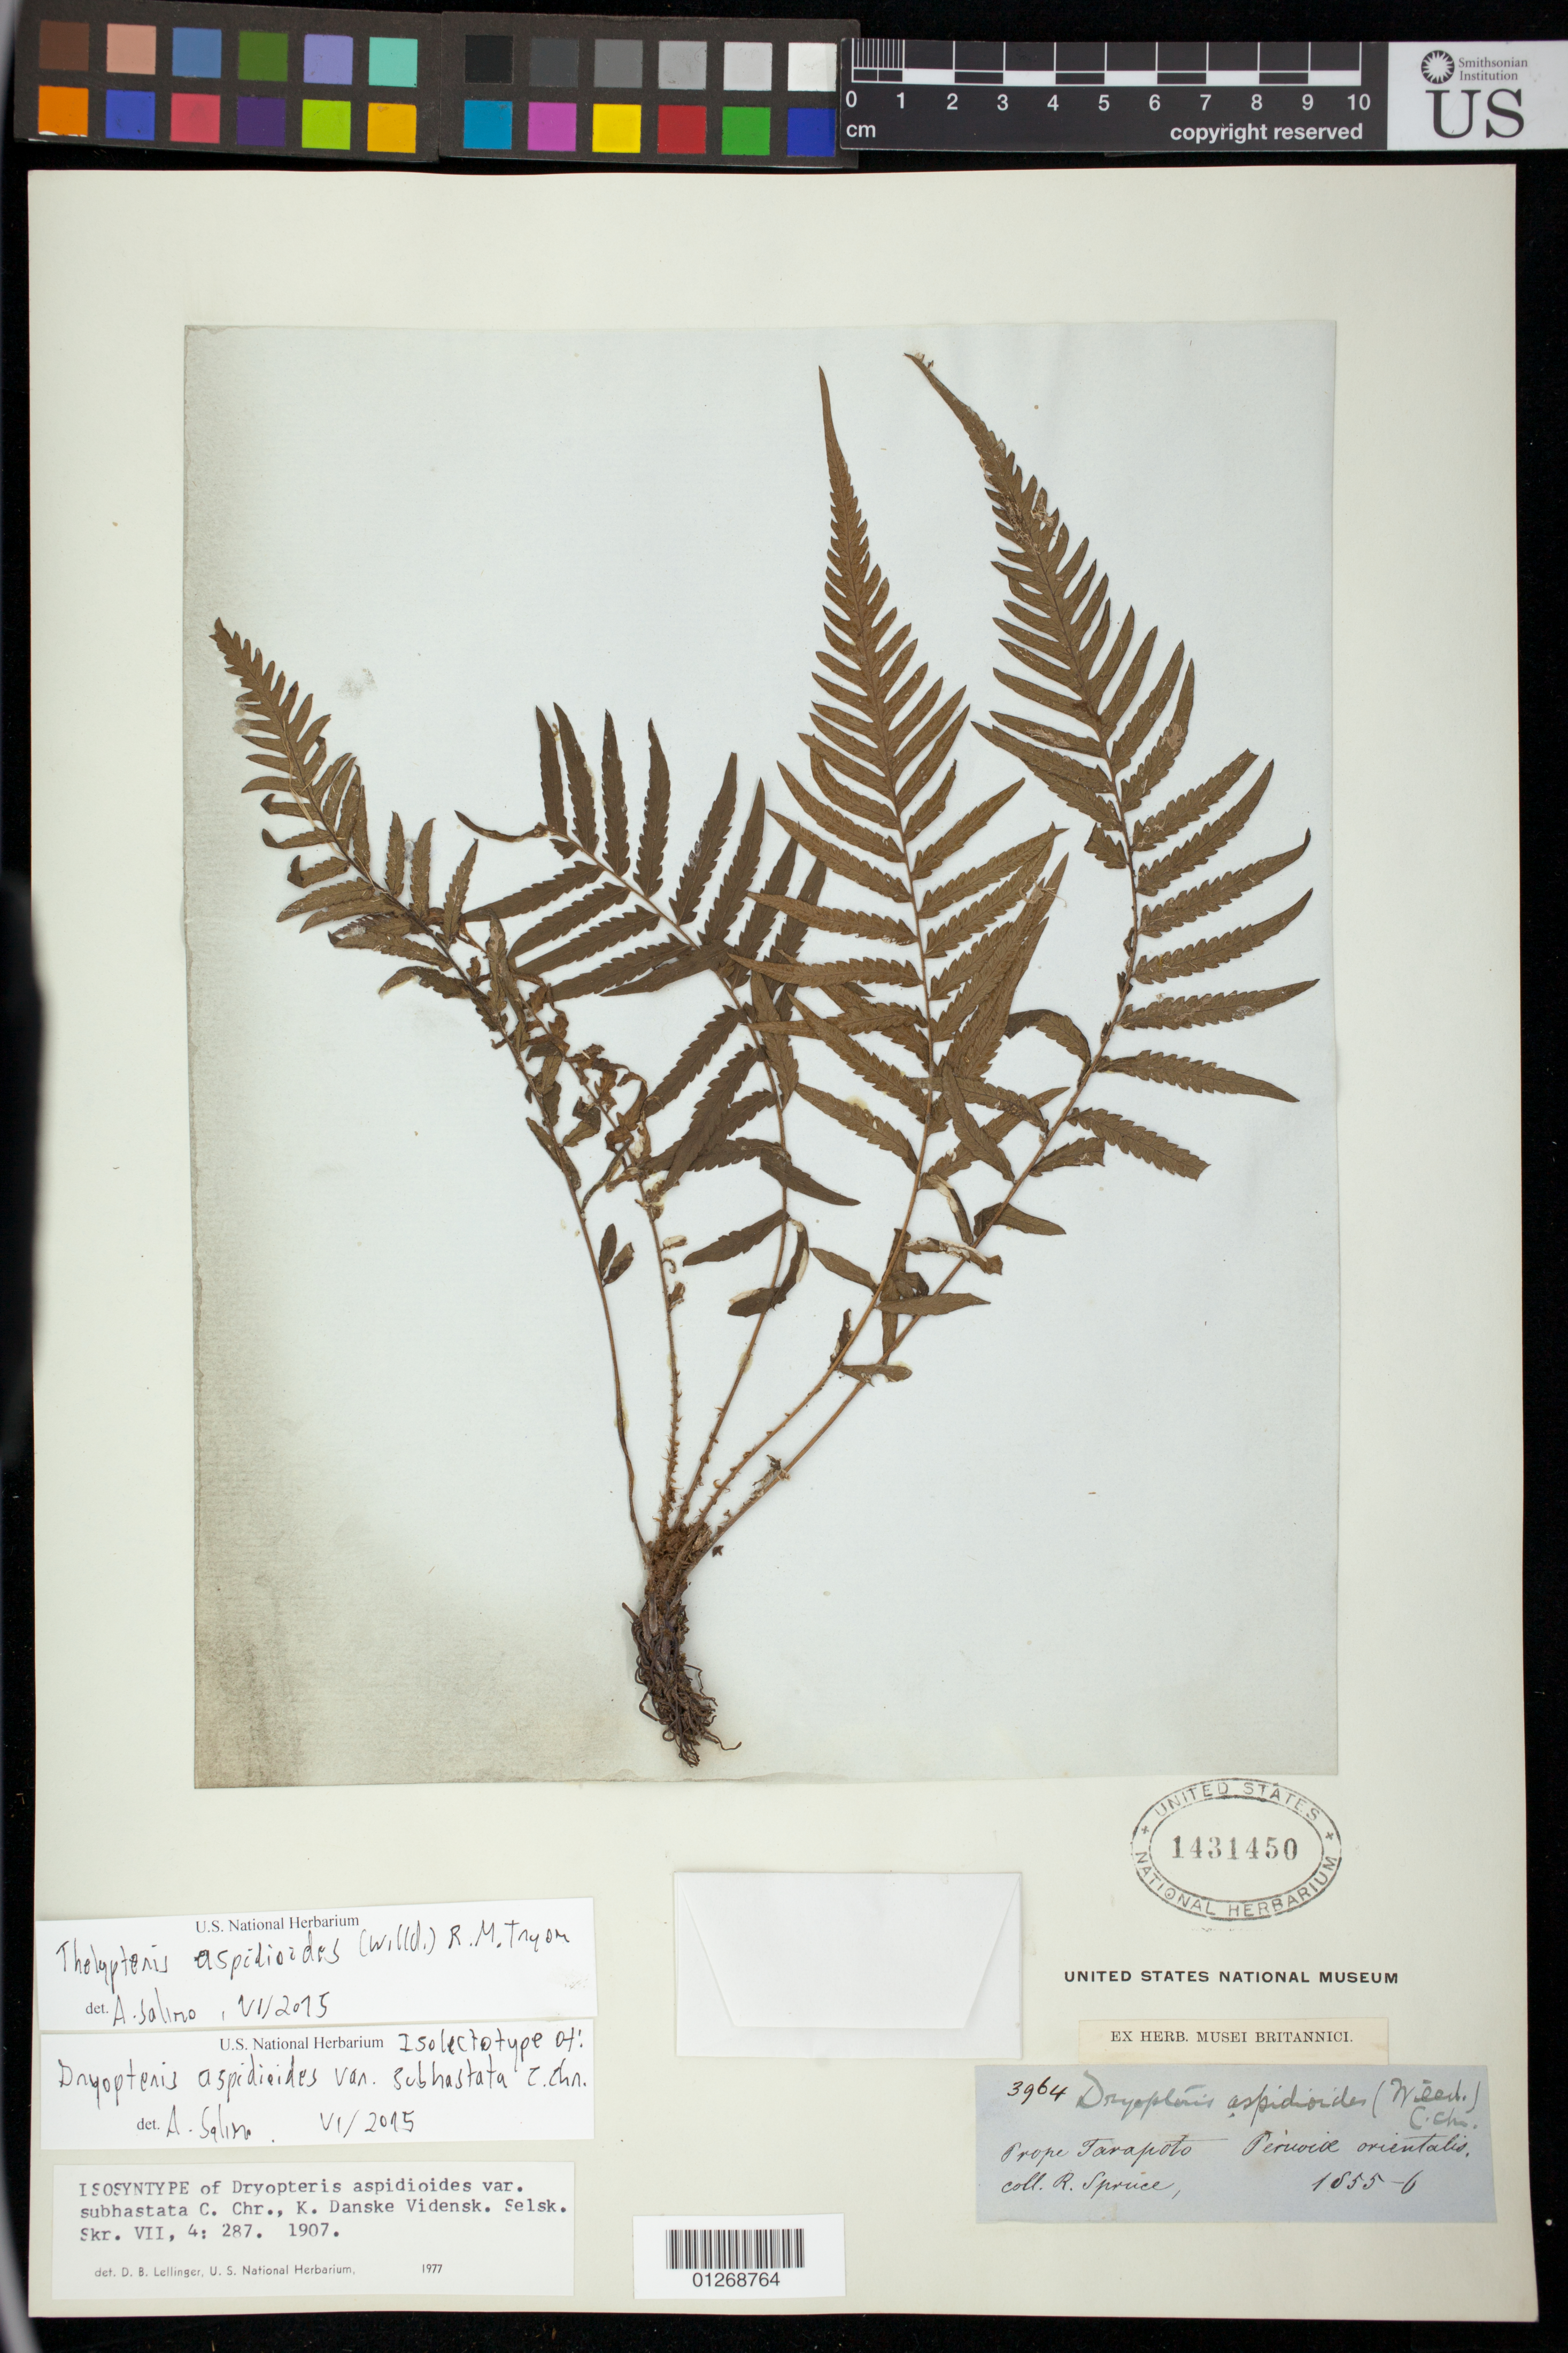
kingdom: Plantae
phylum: Tracheophyta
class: Polypodiopsida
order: Polypodiales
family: Dryopteridaceae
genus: Dryopteris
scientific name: Dryopteris aspidioides var. subhastata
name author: C. Chr.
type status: Isolectotype; Type Collection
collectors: R. Spruce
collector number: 3964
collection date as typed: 1855 to -- --- 1856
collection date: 1855/1856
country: Peru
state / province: San Martín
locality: prope Tarapoto, Peruvia orientalis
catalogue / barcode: US 1431450